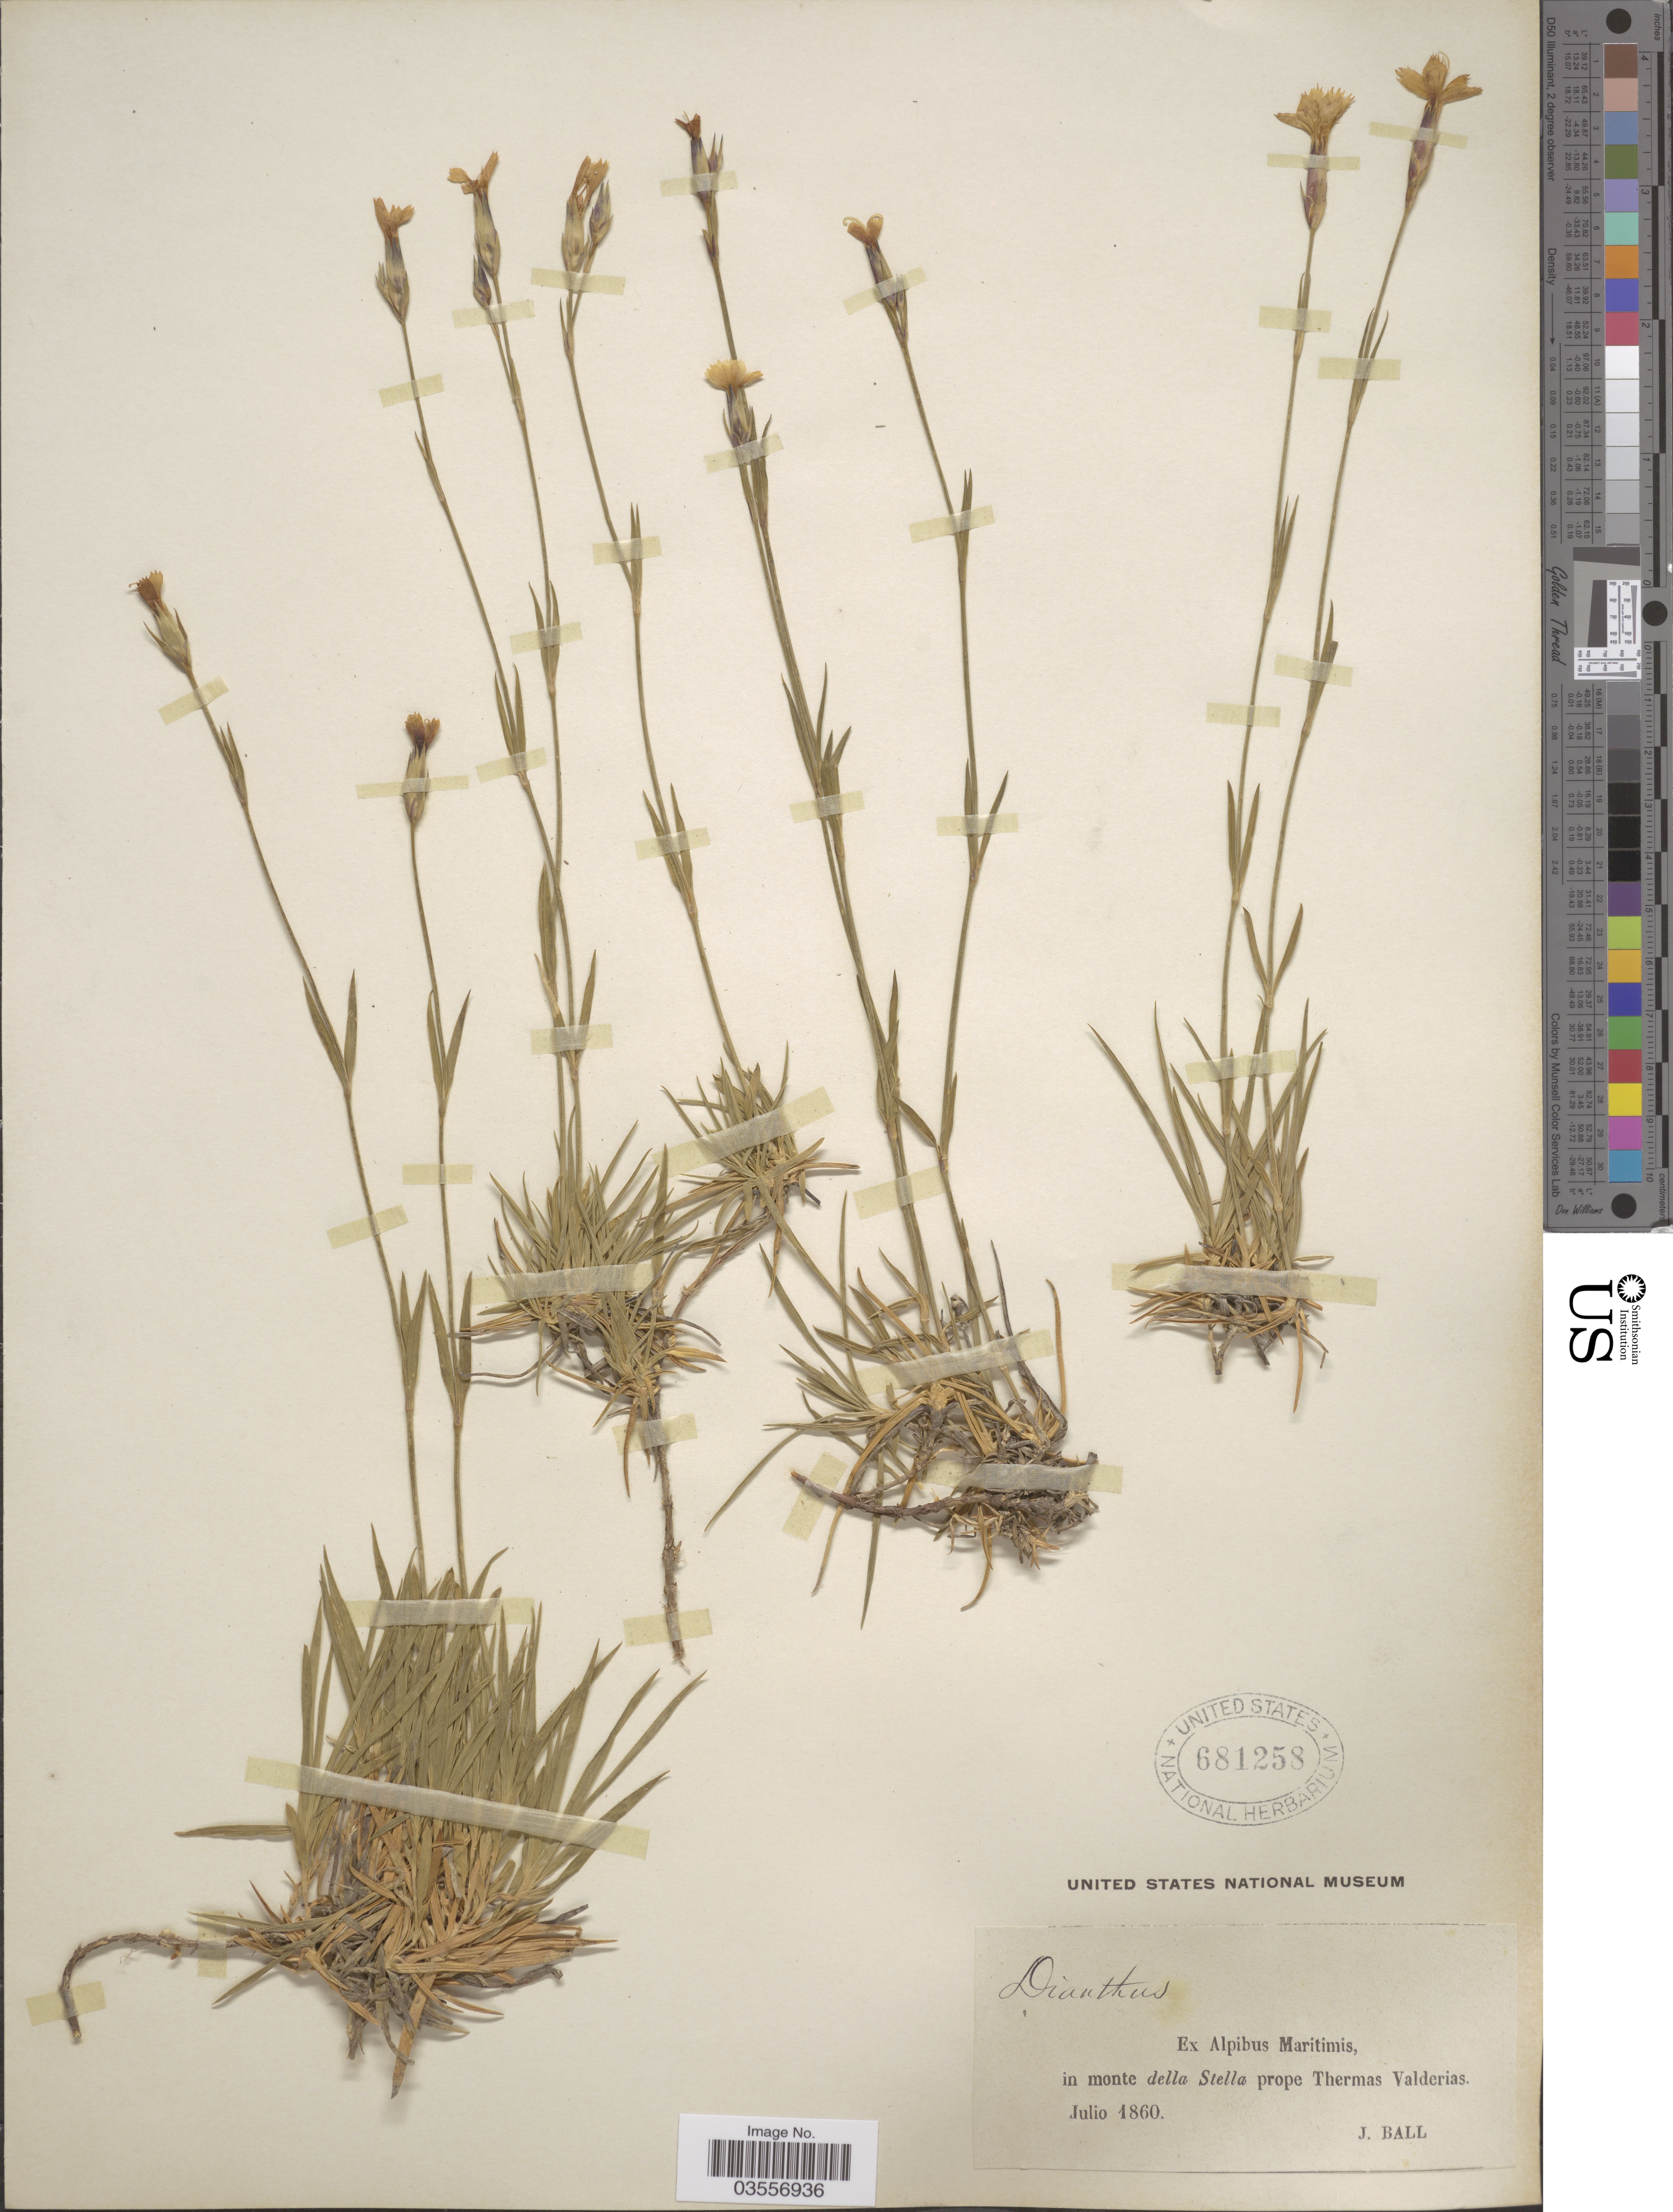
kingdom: Plantae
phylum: Tracheophyta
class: Magnoliopsida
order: Caryophyllales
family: Caryophyllaceae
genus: Dianthus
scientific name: Dianthus sp.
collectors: J. Ball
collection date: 1860-07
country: Italy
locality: Ex Alpibus Maritimis, in monte della Stella prope Thermas Valderias.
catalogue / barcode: US 681258